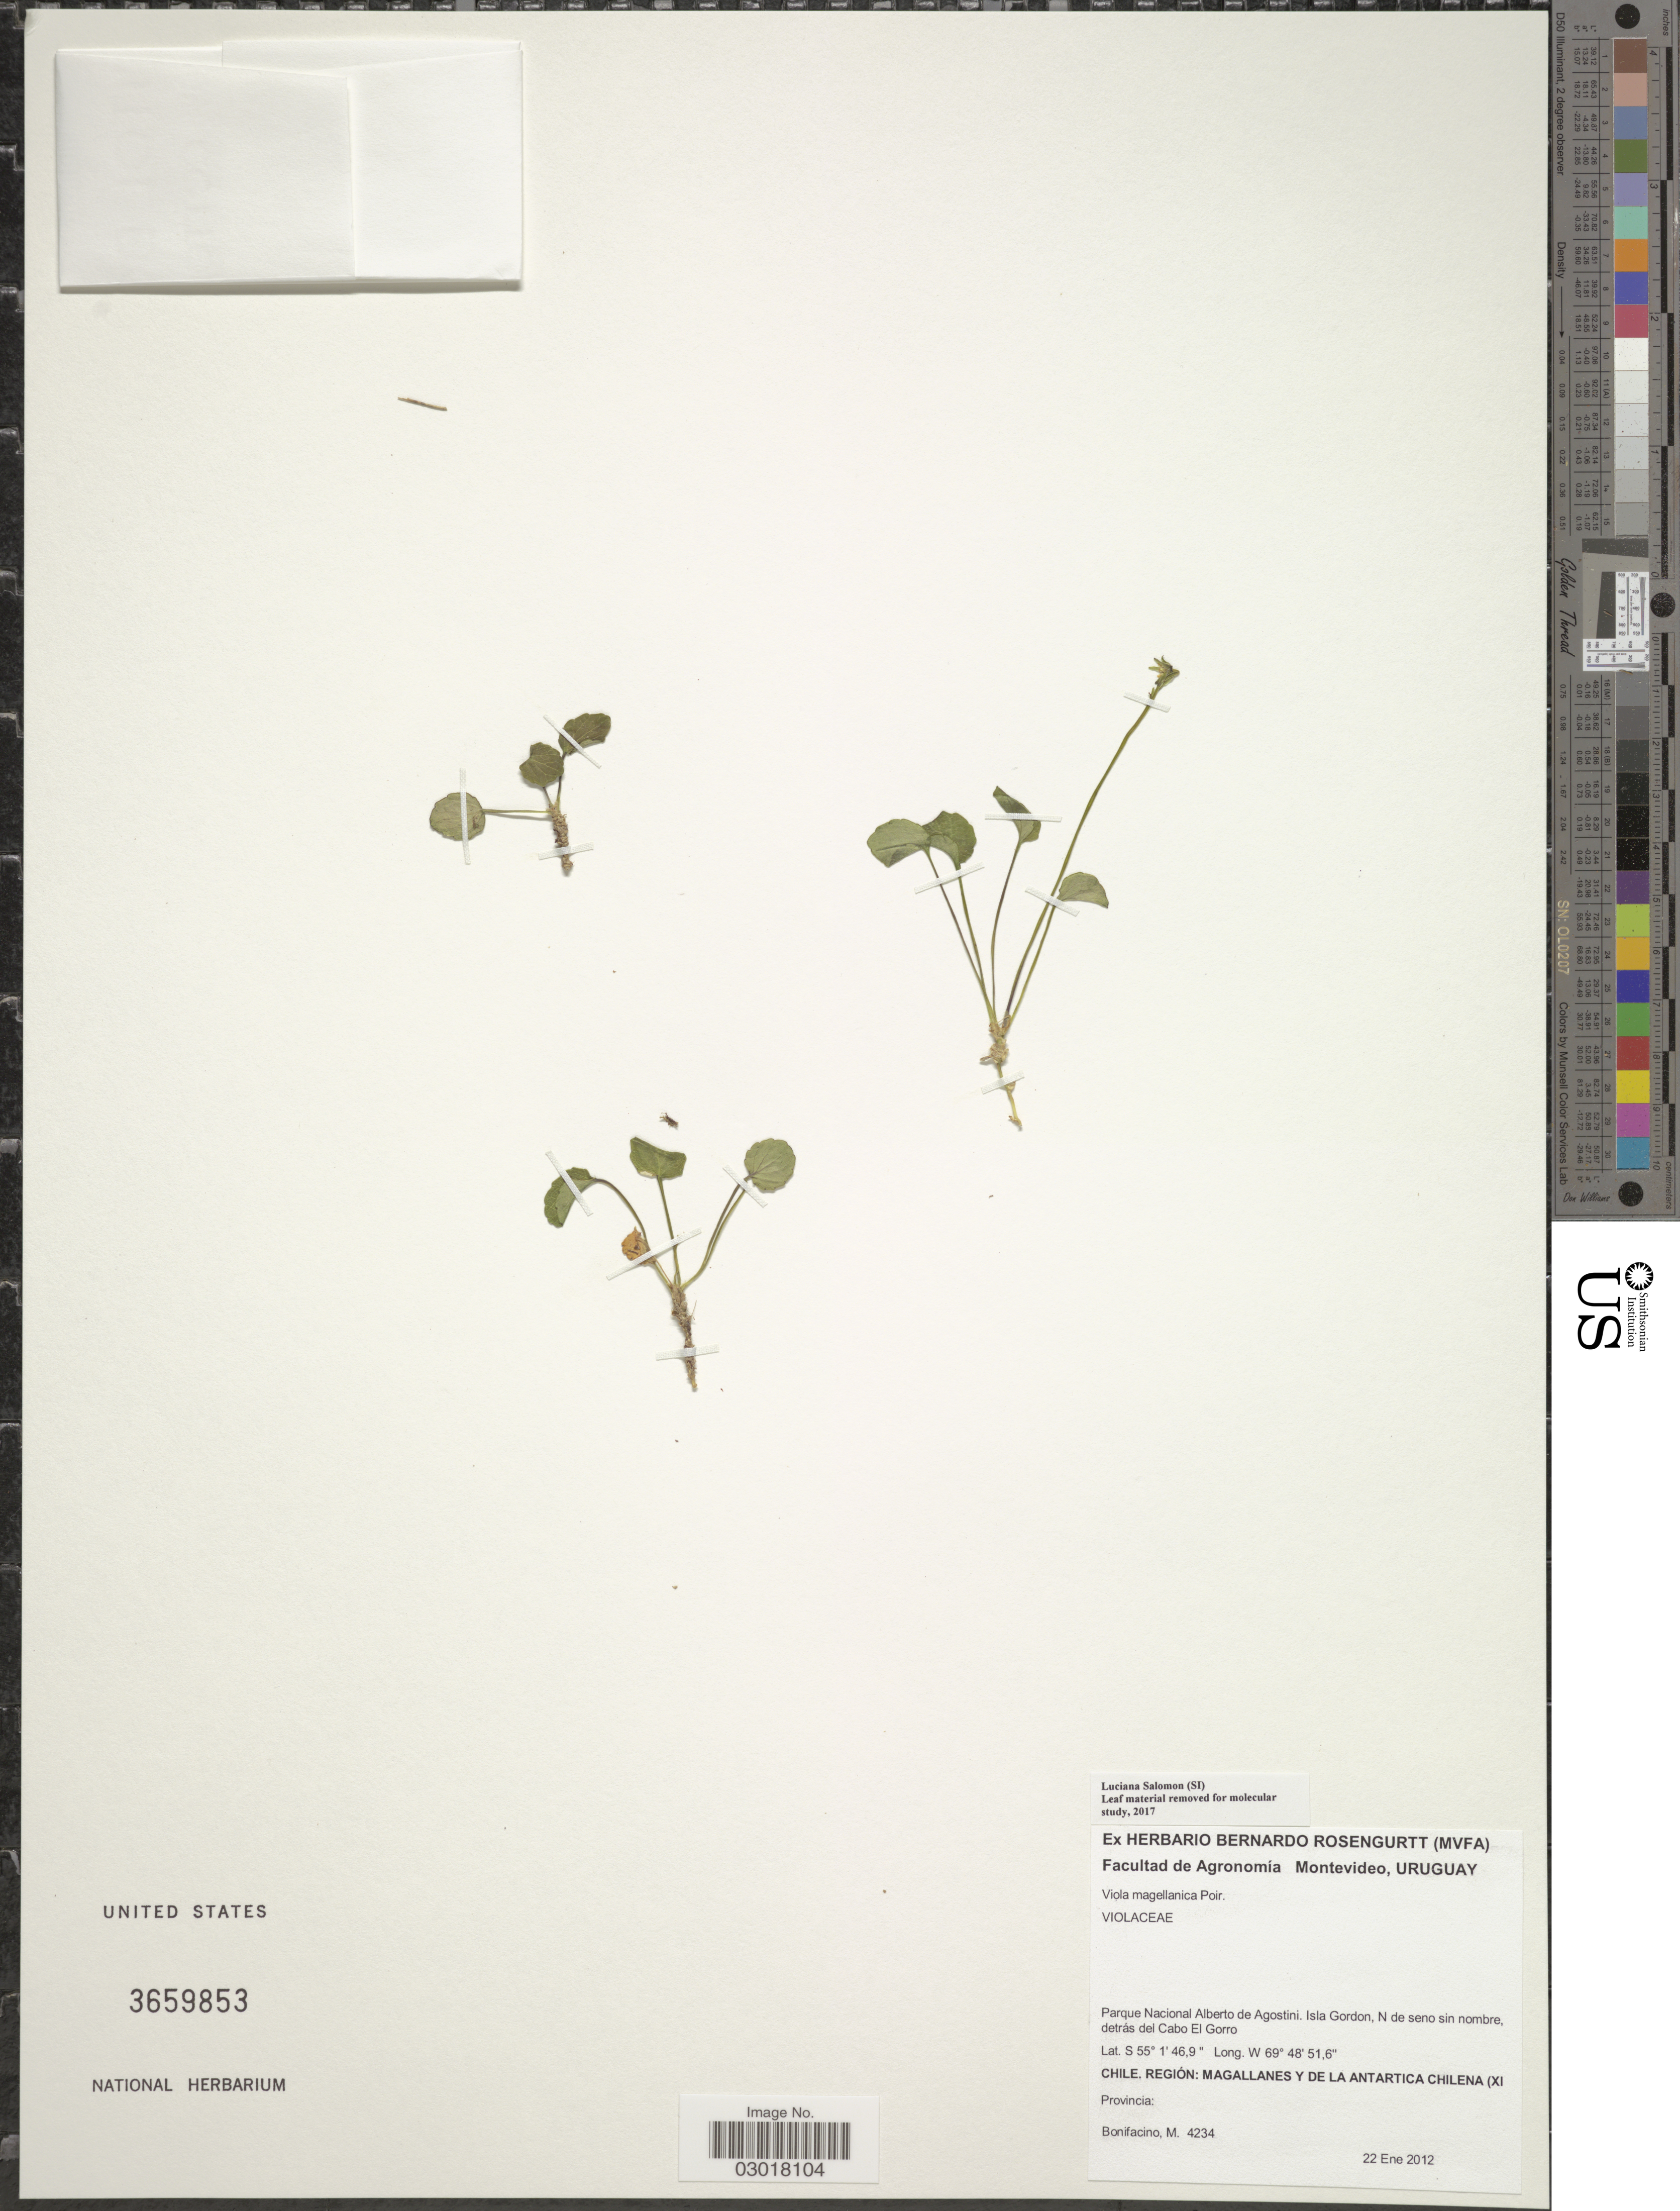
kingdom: Plantae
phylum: Tracheophyta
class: Magnoliopsida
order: Malpighiales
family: Violaceae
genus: Viola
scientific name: Viola magellanica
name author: Poir.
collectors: M. Bonifacino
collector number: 4234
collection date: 2012-01-22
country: Uruguay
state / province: Montevideo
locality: Parque Nacional Alberto de Agostini. Isla Gordon, N de seno sin nombre detrás del Cabo El Gorro.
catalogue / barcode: US 3659853